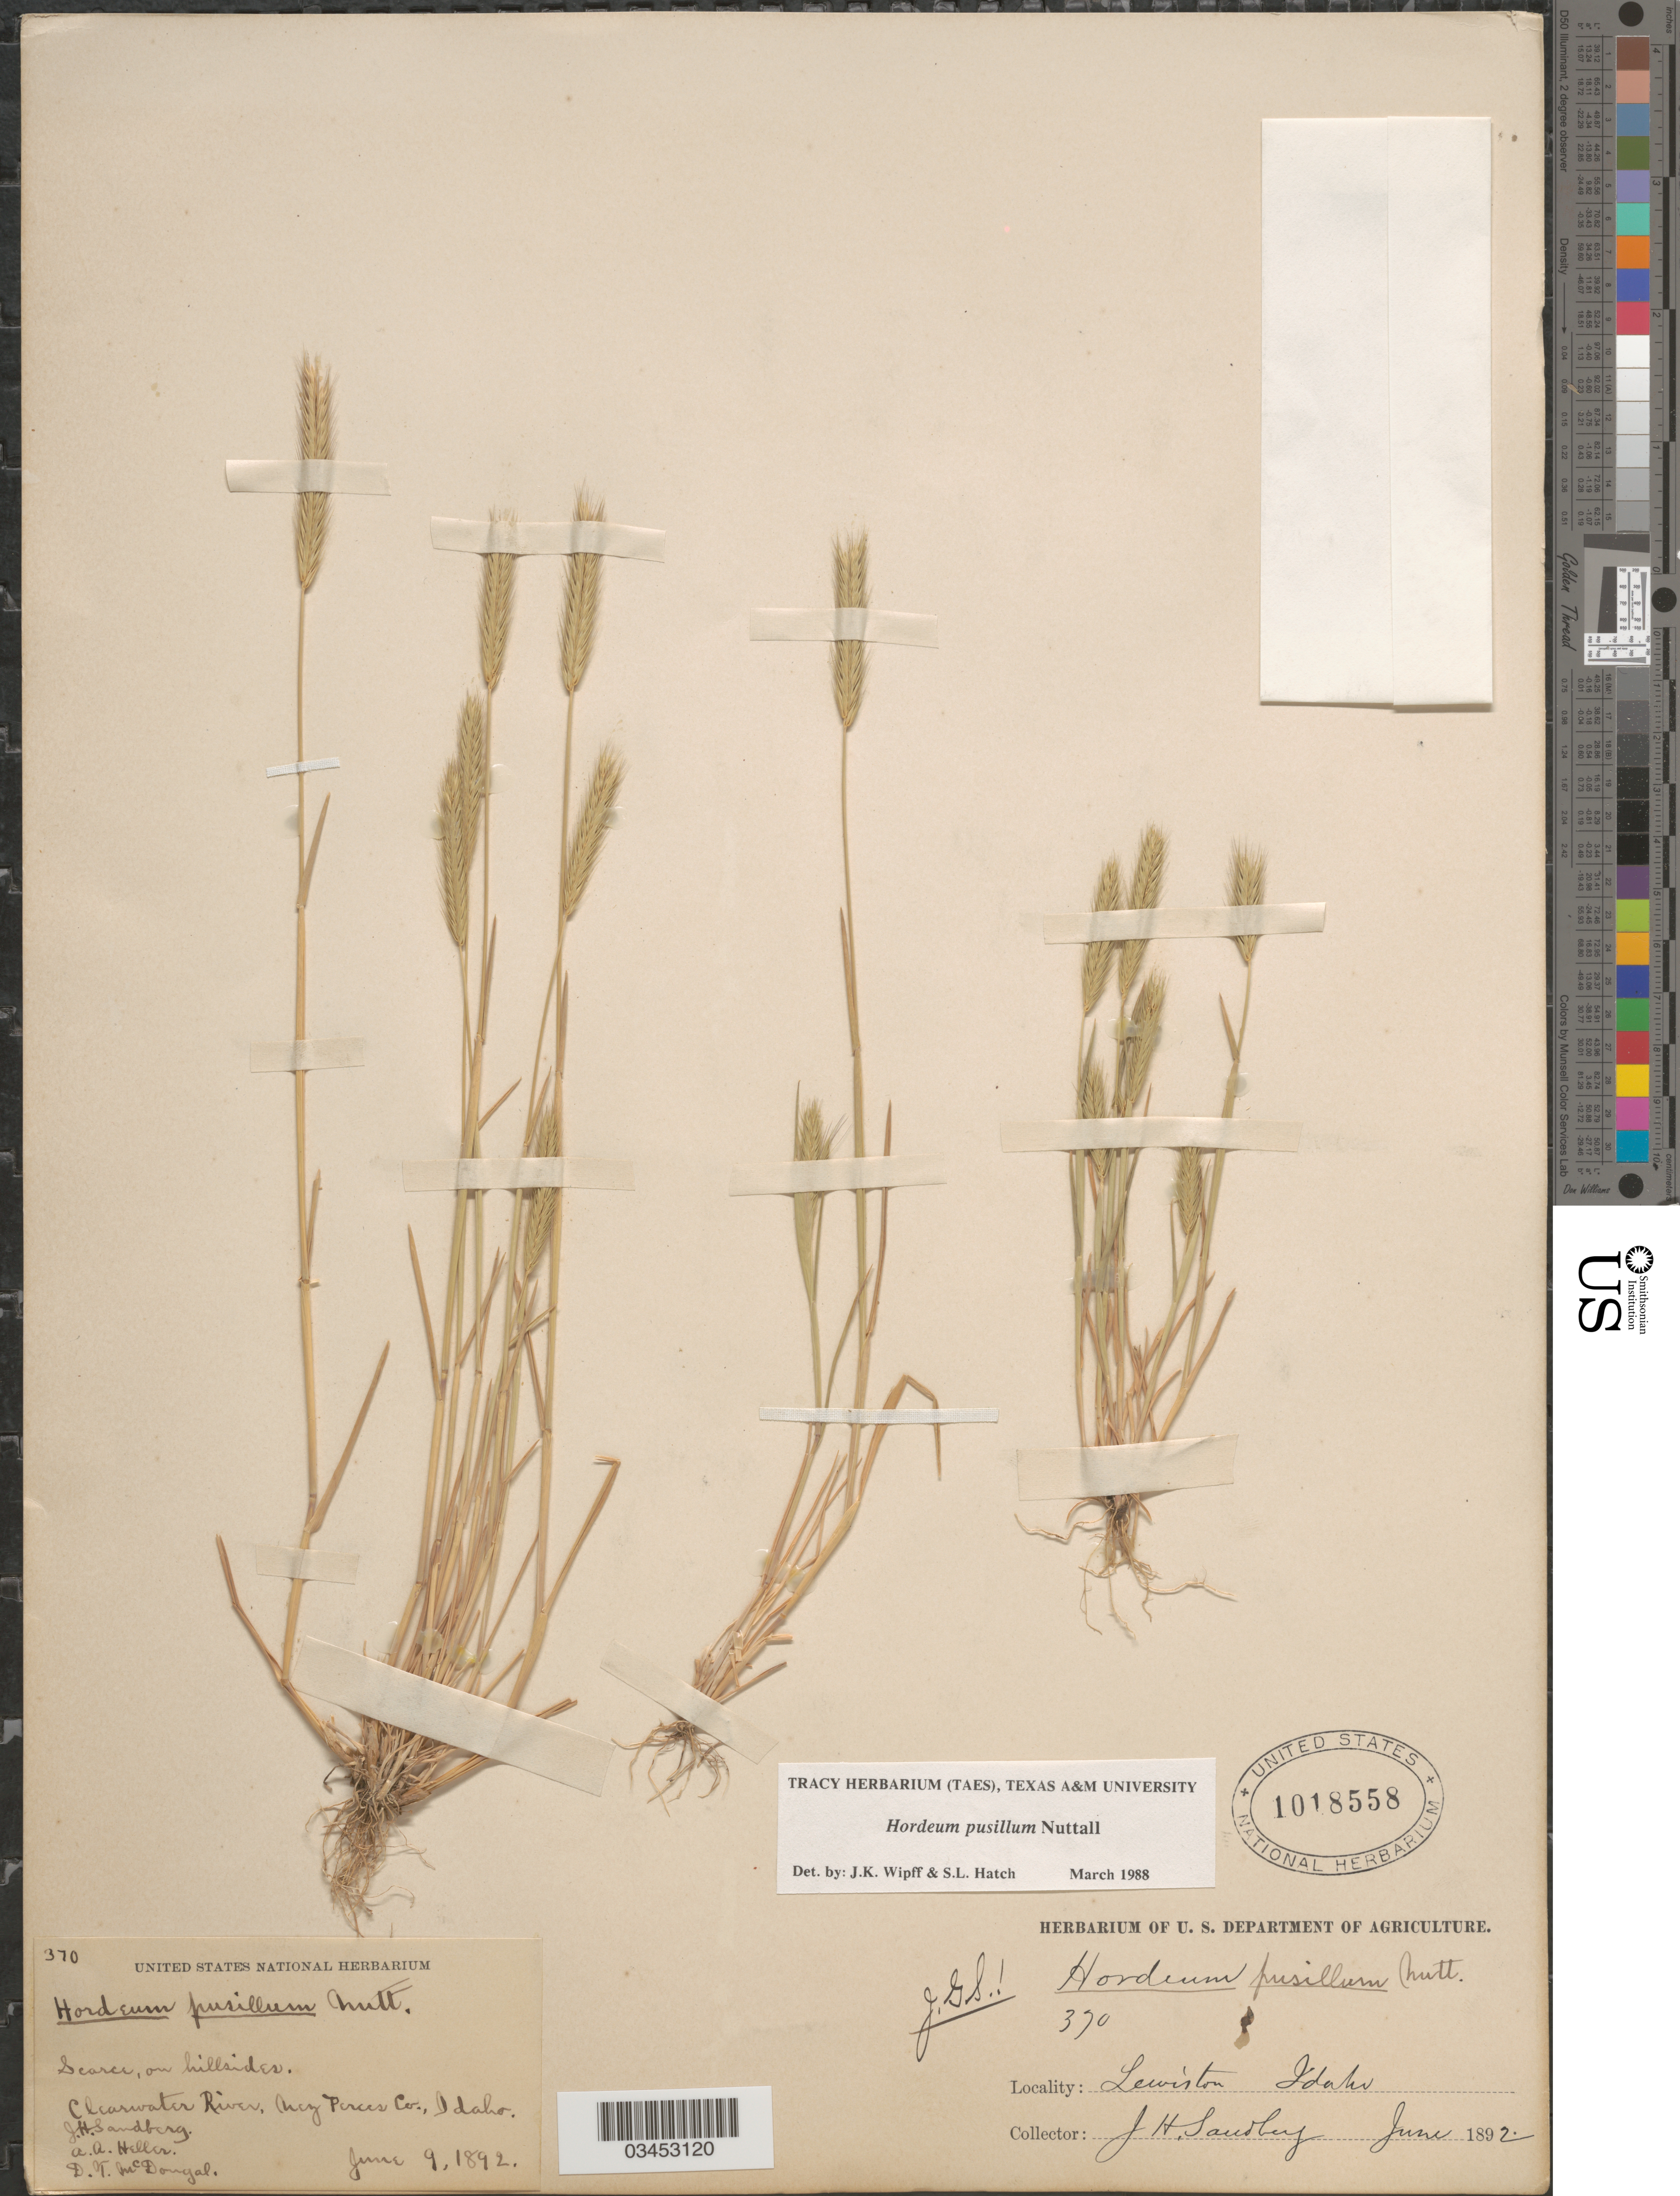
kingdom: Plantae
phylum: Tracheophyta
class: Liliopsida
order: Poales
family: Poaceae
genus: Hordeum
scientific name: Hordeum pusillum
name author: Nutt.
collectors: J. H. Sandberg, A. A. Heller & D. McDougal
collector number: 370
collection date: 1892-06-09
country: United States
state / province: Idaho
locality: Scarce, on hillsides. Clearwater River, Nez Perces Co. Lewiston.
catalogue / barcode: US 1018558